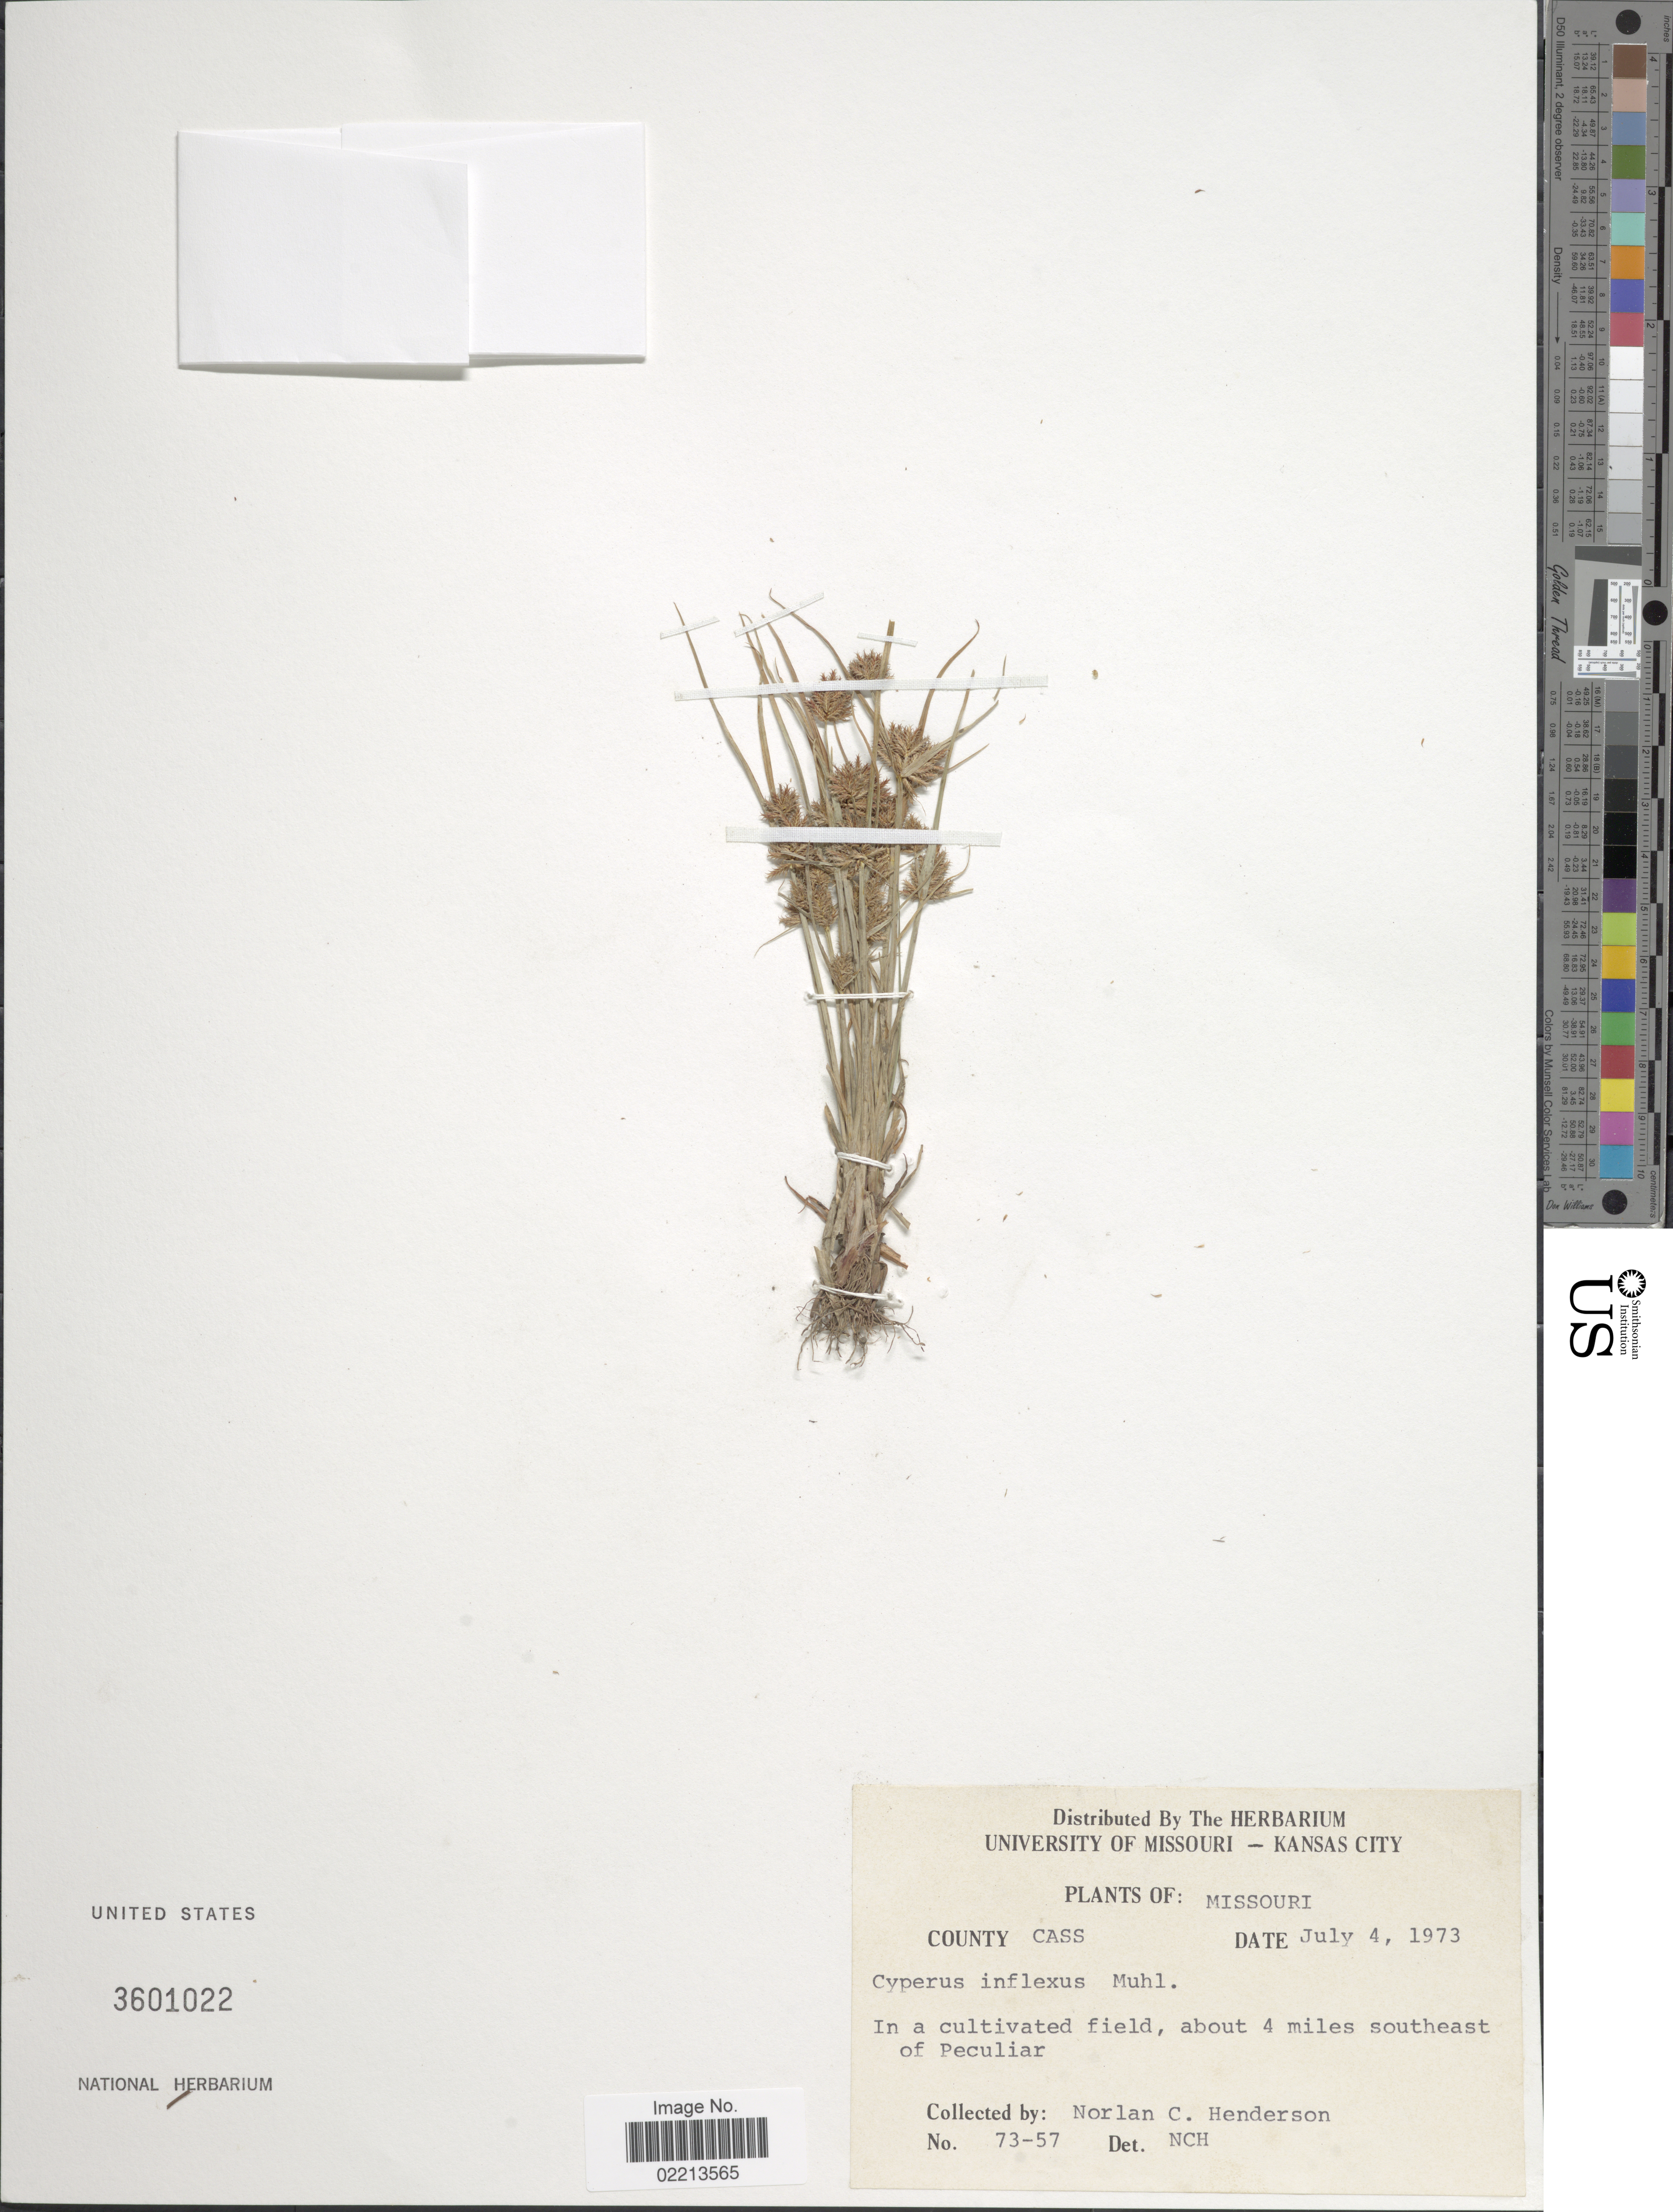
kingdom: Plantae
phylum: Tracheophyta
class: Liliopsida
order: Poales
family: Cyperaceae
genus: Cyperus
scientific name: Cyperus squarrosus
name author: L.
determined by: Strong, Mark T., (BOT), Smithsonian Institution - National Museum of Natural History (UNITED STATES)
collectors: N. C. Henderson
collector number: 73-57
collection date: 1973-07-04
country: United States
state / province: Missouri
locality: County Cass, about 4 miles southeast of Peculiar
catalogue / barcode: US 3601022